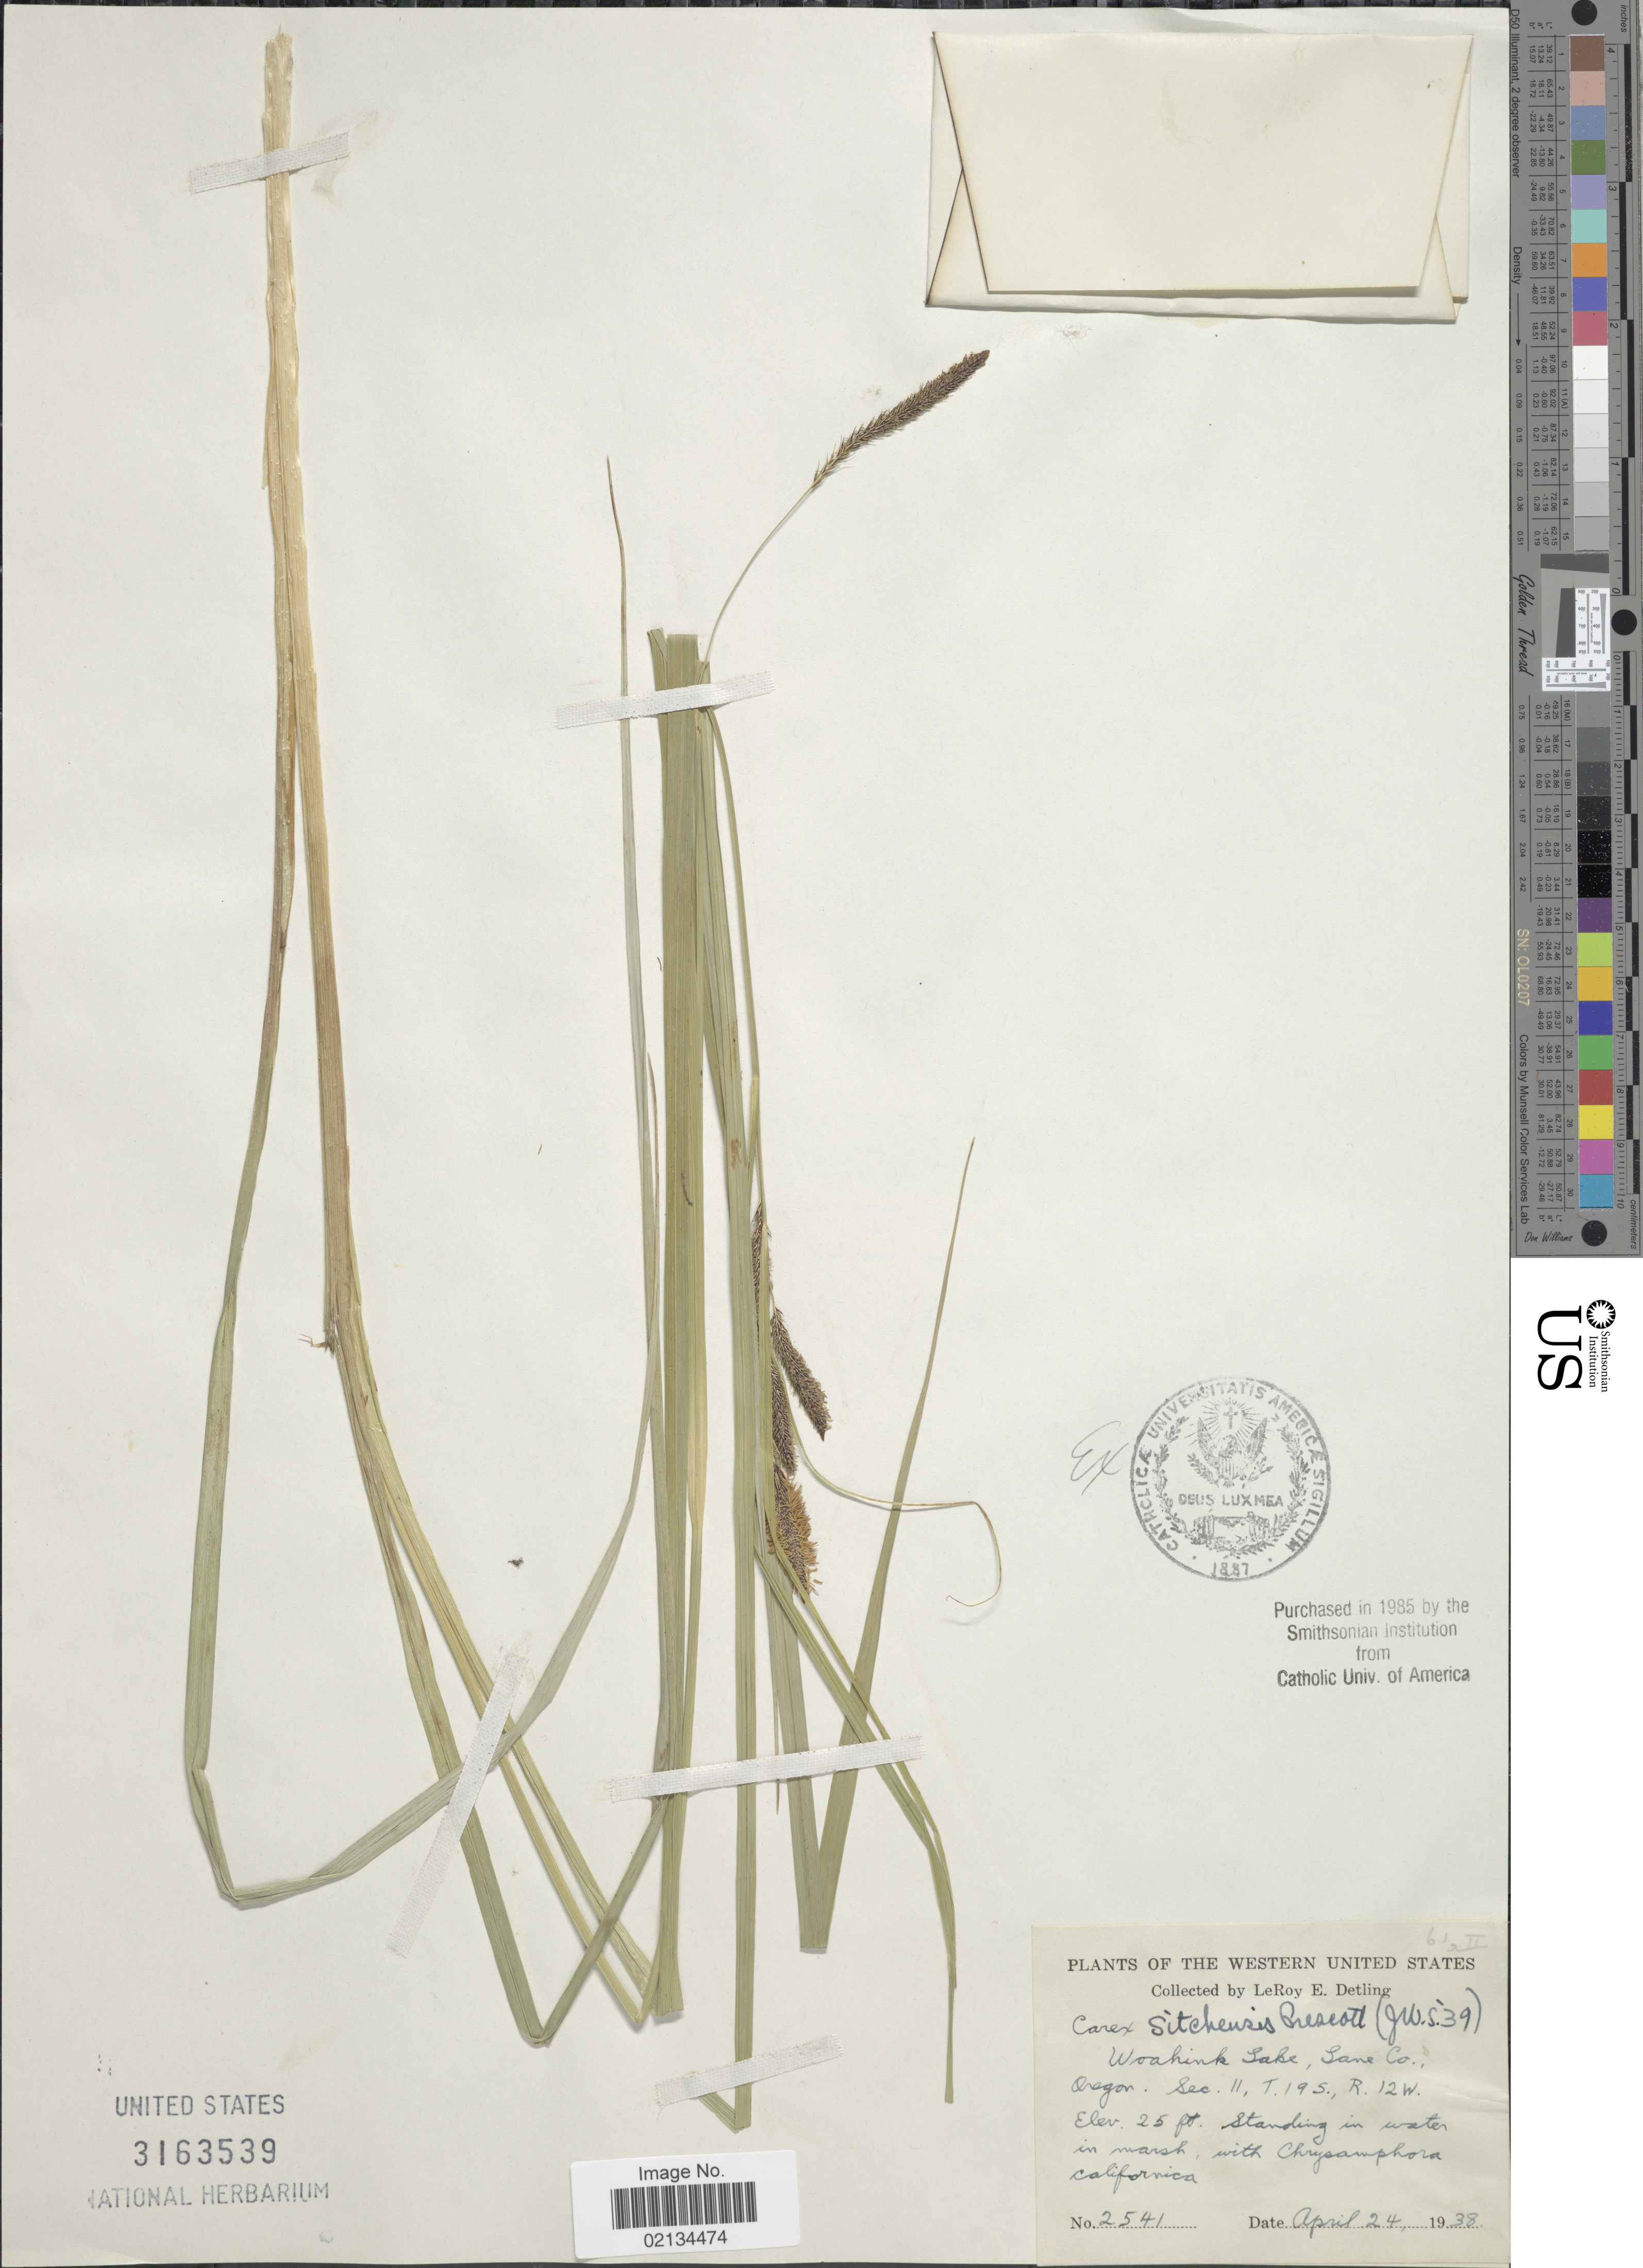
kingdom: Plantae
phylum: Tracheophyta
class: Liliopsida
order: Poales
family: Cyperaceae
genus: Carex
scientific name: Carex aquatilis var. dives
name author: (Holm) Kük.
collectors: L. E. Detling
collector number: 2541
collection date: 1938-04-24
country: United States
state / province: Oregon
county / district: Lane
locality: Western United States, Woahink Lake, Lane Co., Sec. 11, T. 19S., R. 12W.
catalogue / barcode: US 3163539